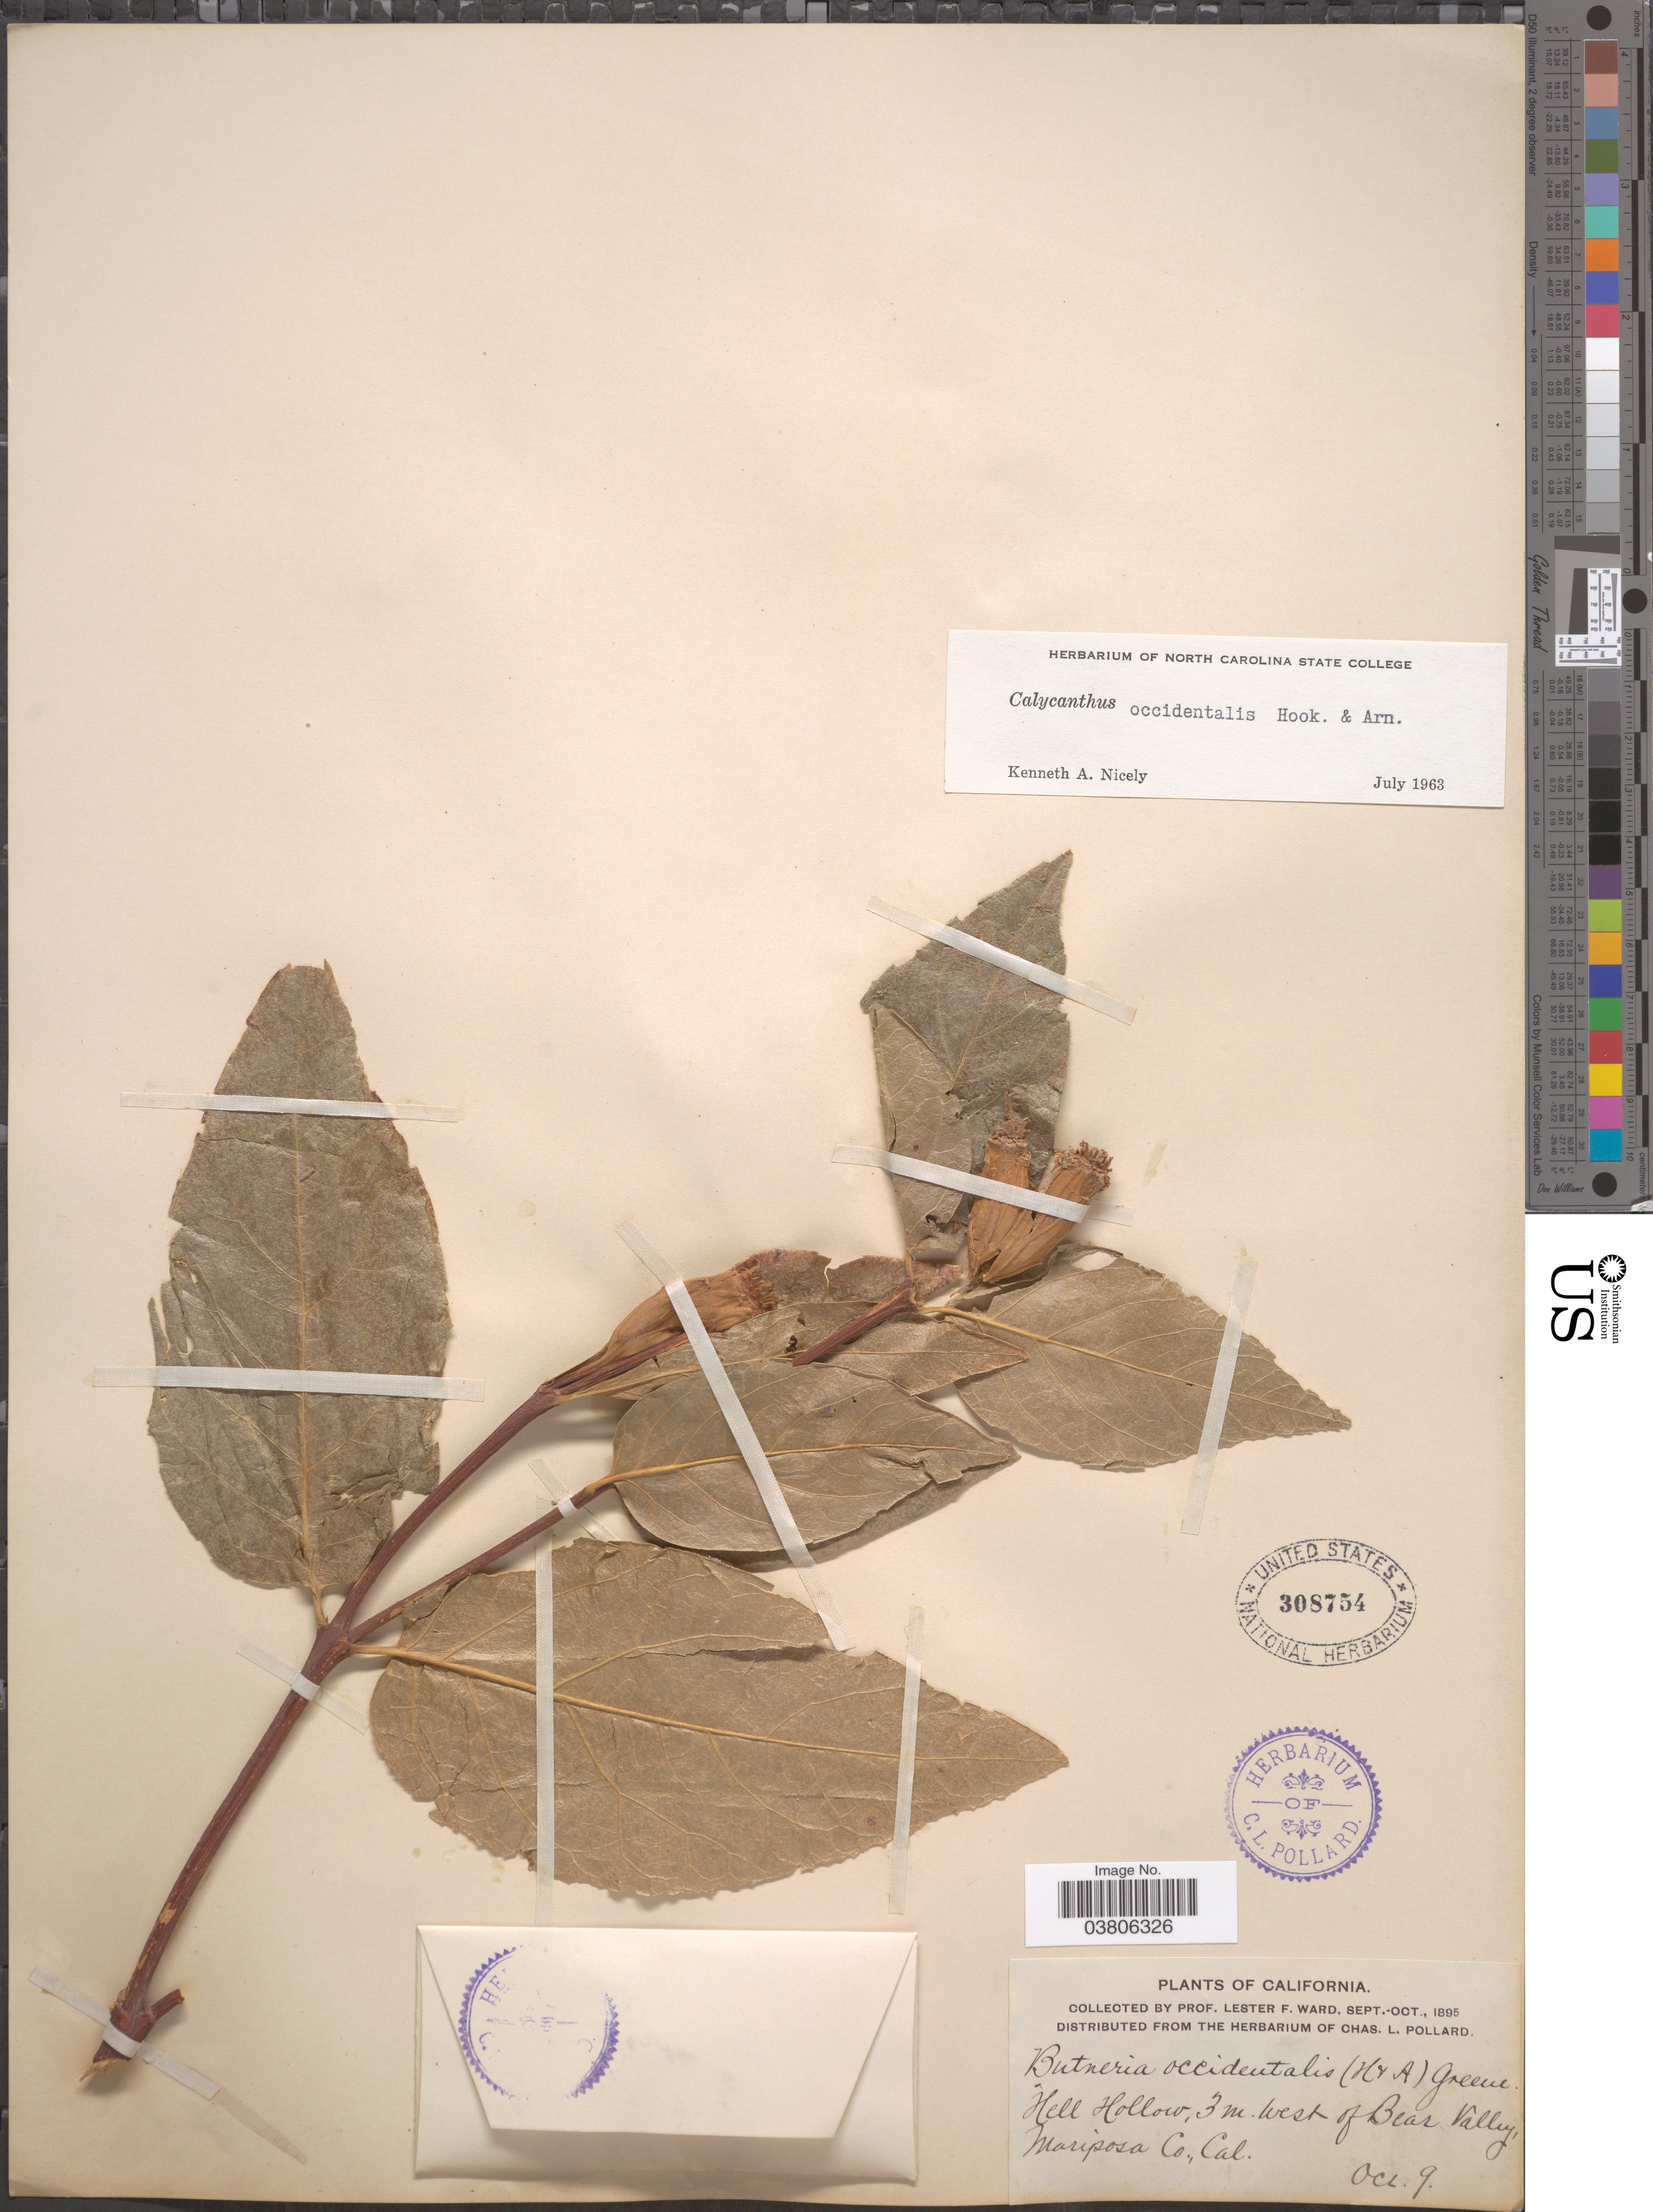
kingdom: Plantae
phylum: Tracheophyta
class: Magnoliopsida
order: Laurales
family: Calycanthaceae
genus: Calycanthus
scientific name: Calycanthus occidentalis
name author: Hook. & Arn.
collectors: L. F. Ward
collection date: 1895-10-09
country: United States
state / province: California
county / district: Mariposa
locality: Hell Hollow, 3 m. West of Bear Valley, Mariposa Co.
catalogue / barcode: US 308754